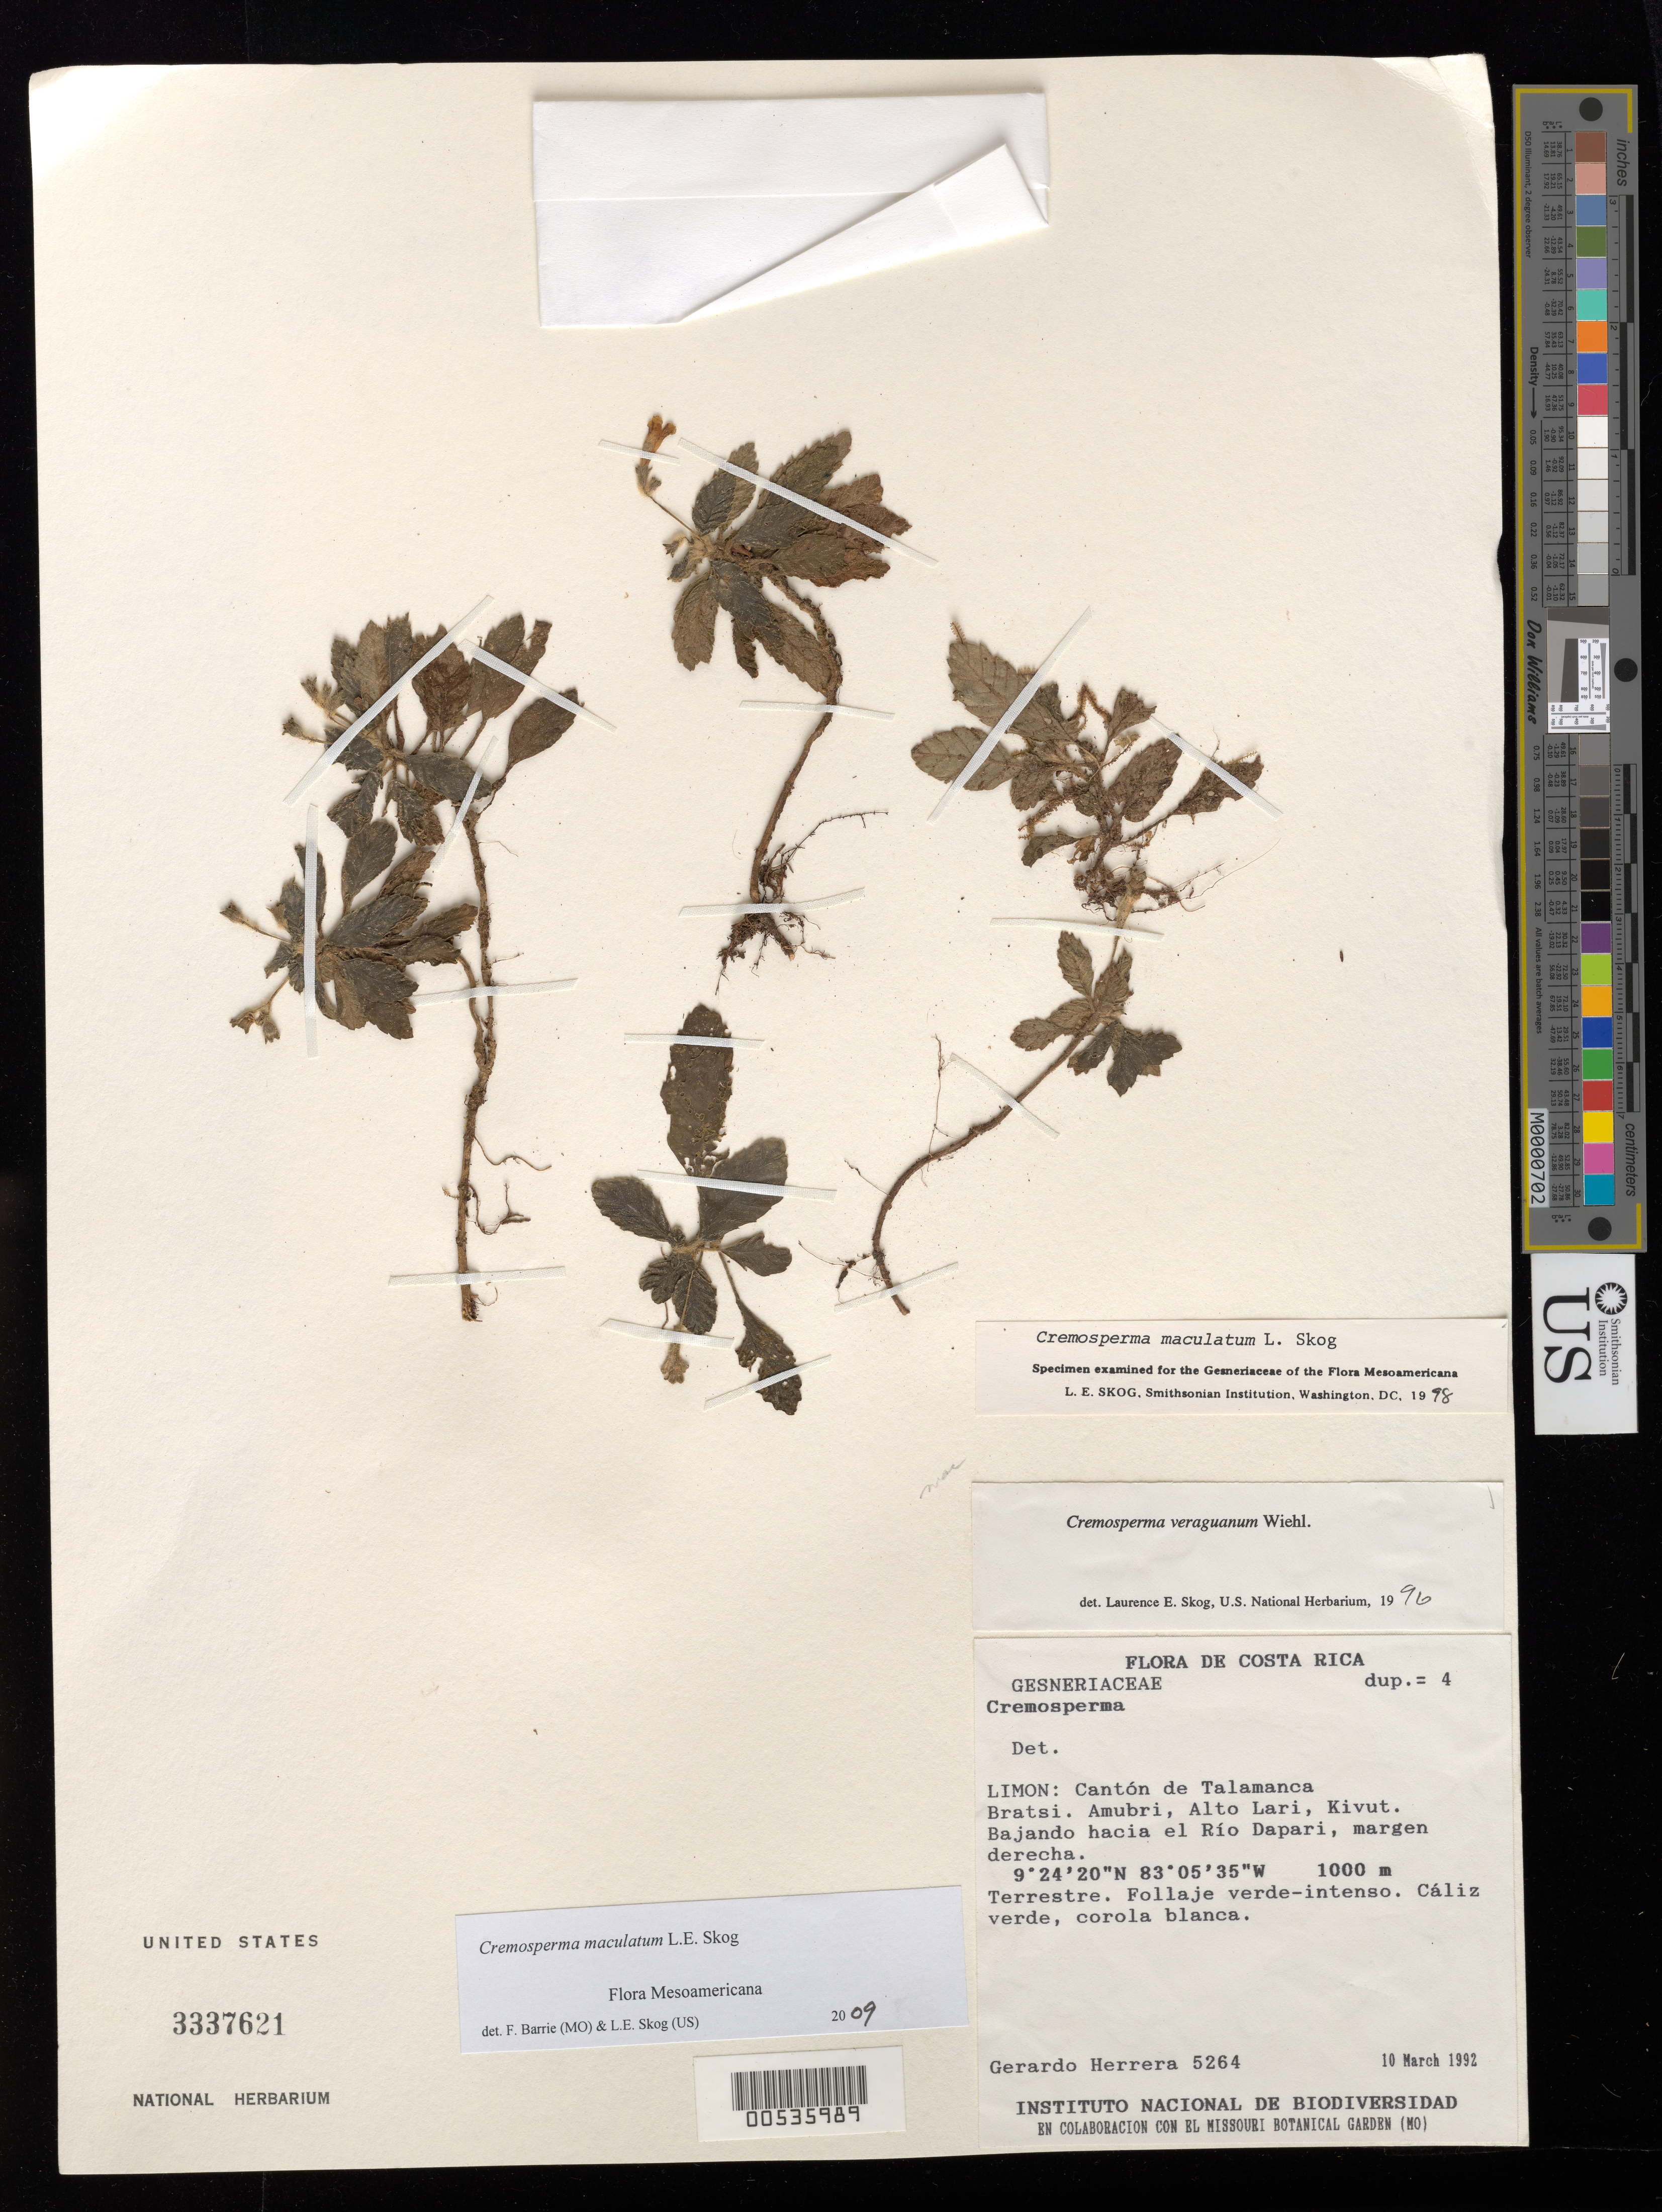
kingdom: Plantae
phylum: Tracheophyta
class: Magnoliopsida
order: Lamiales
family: Gesneriaceae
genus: Cremosperma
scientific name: Cremosperma maculatum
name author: L.E. Skog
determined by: Skog, Laurence E.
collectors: G. Herrera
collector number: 5264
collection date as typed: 10 Mar 1992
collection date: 1992-03-10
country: Costa Rica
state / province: Limón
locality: Cantón de Talamanca, Bratsi, Amubri, Alto Lari, Kivut; bajando hacia el Río Dapari, margen derecha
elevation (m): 1000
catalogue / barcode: US 3337621